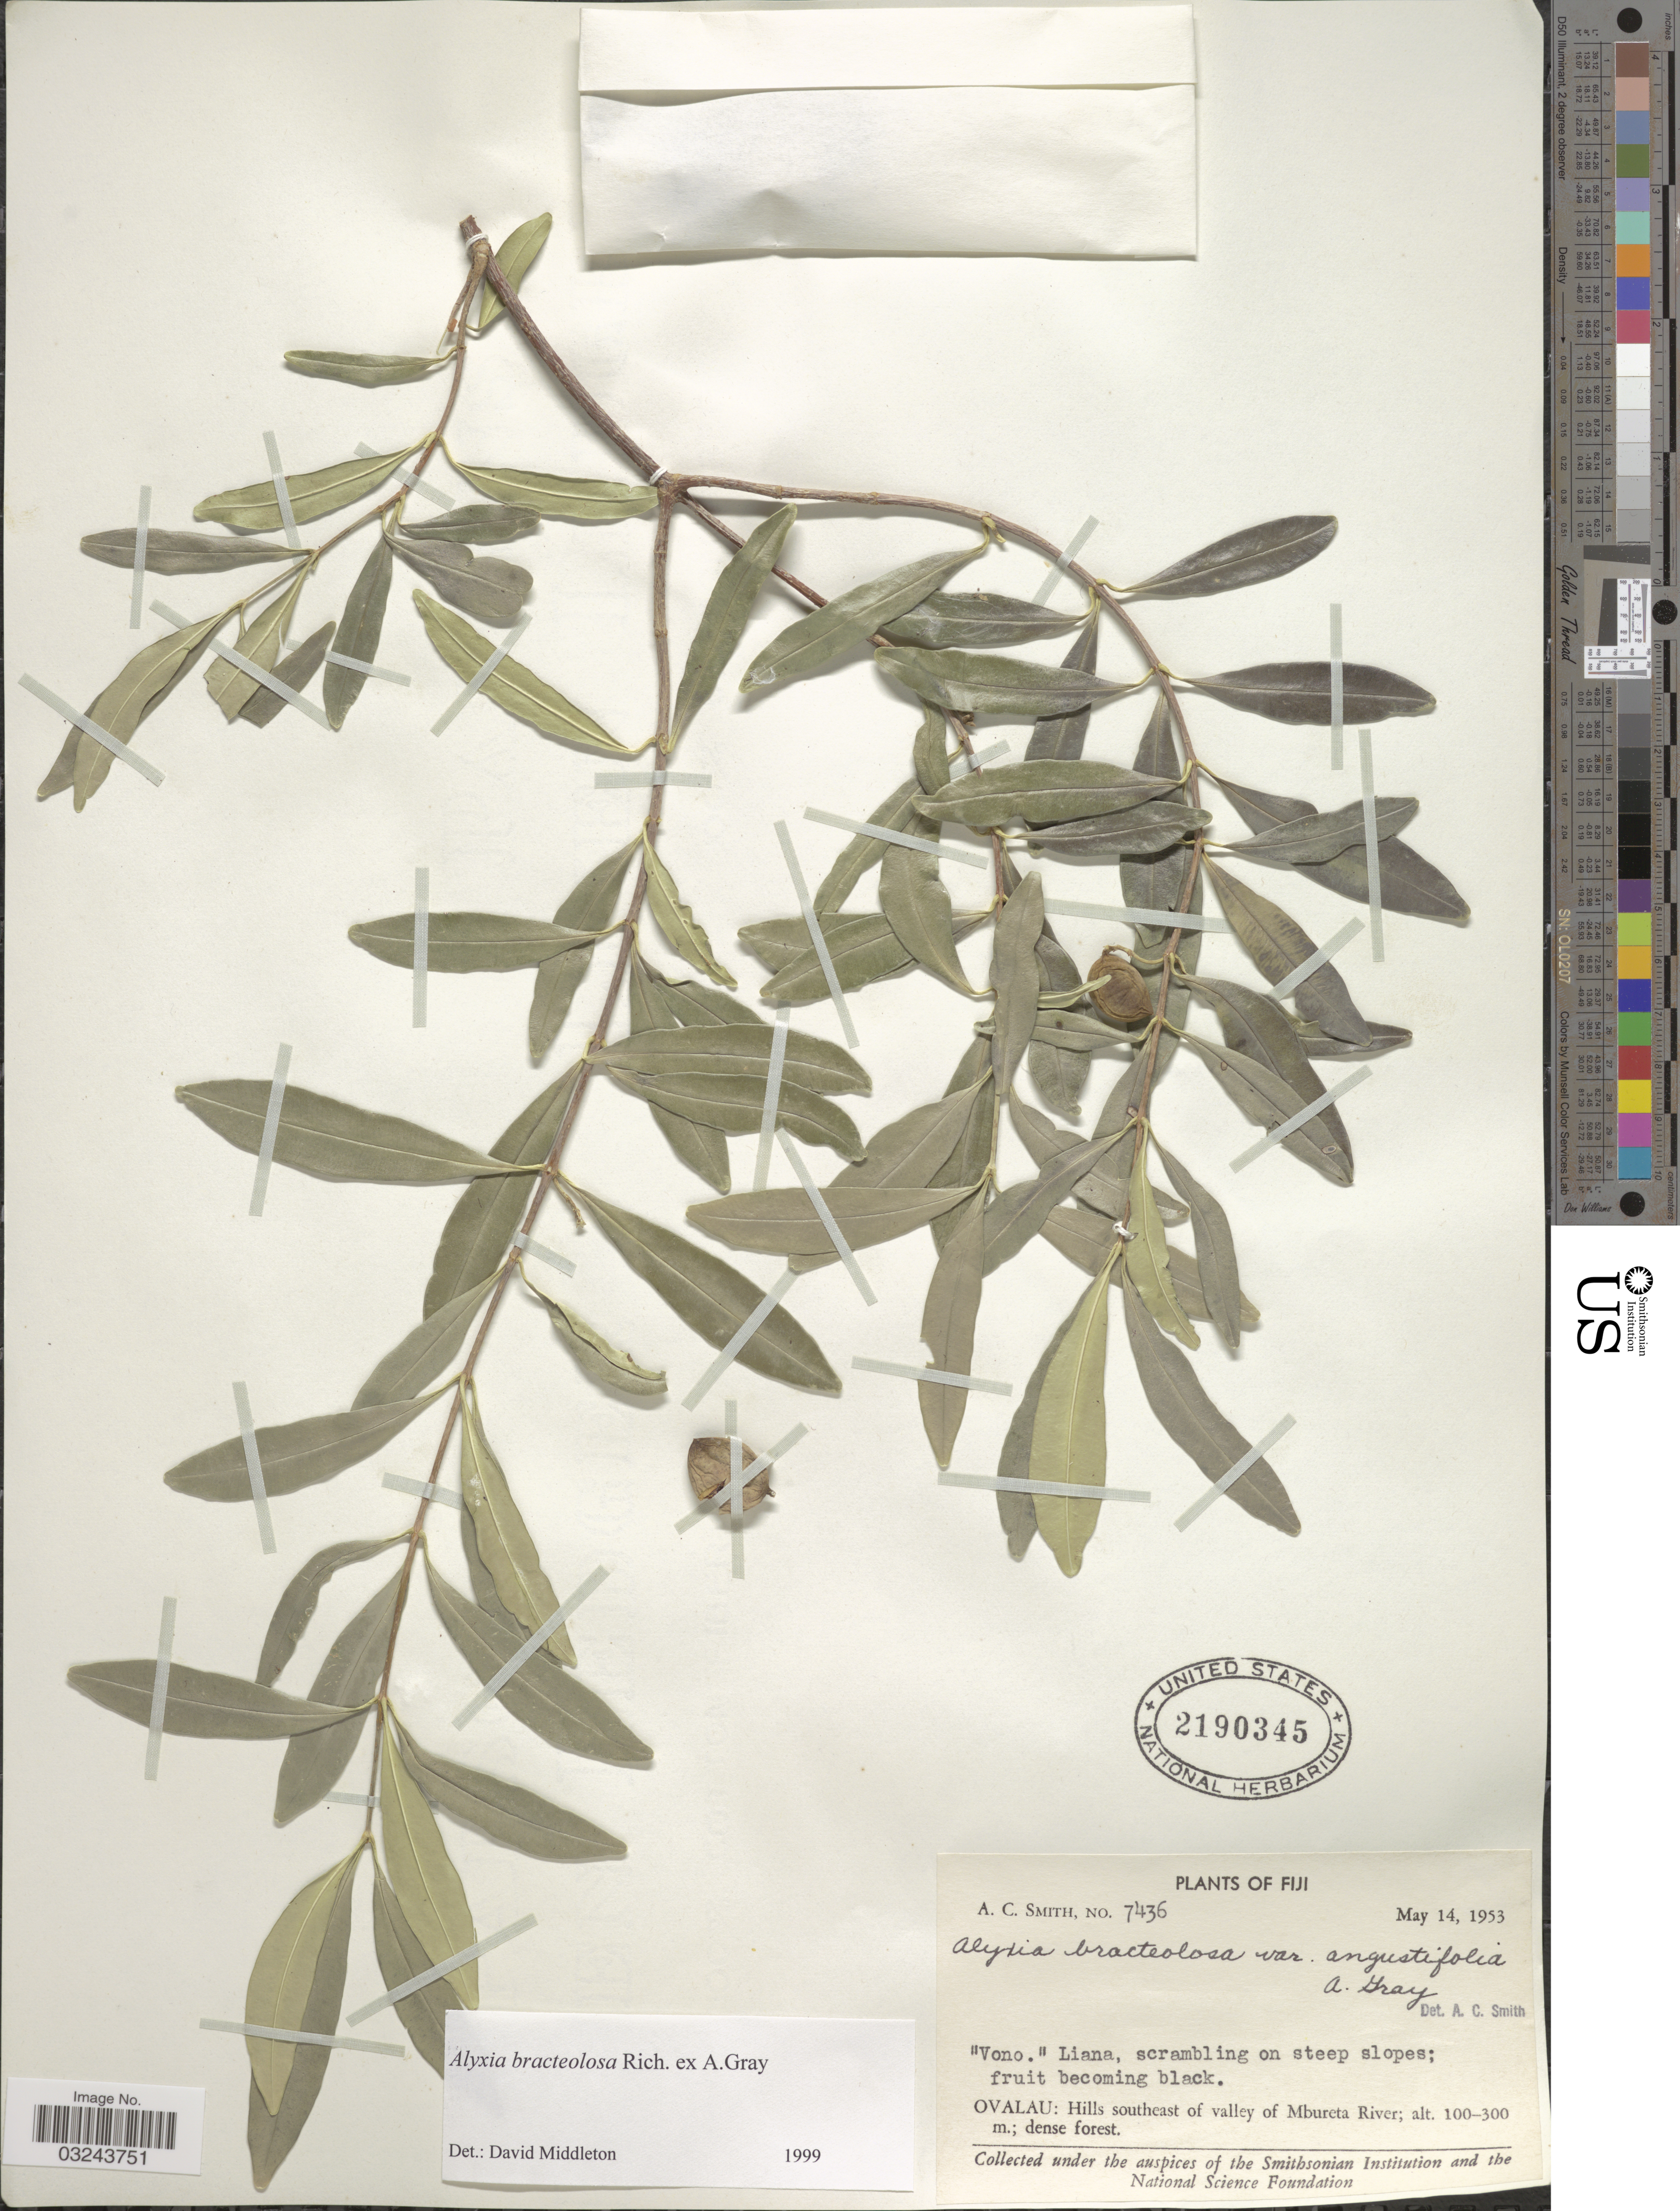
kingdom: Plantae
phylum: Tracheophyta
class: Magnoliopsida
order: Gentianales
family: Apocynaceae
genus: Alyxia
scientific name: Alyxia bracteolosa var. angustifolia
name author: A. Gray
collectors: A. C. Smith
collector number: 7436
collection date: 1953-05-14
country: Fiji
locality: Ovalau: Hills southeast of valley of Mbureta River.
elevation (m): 100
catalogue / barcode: US 2190345